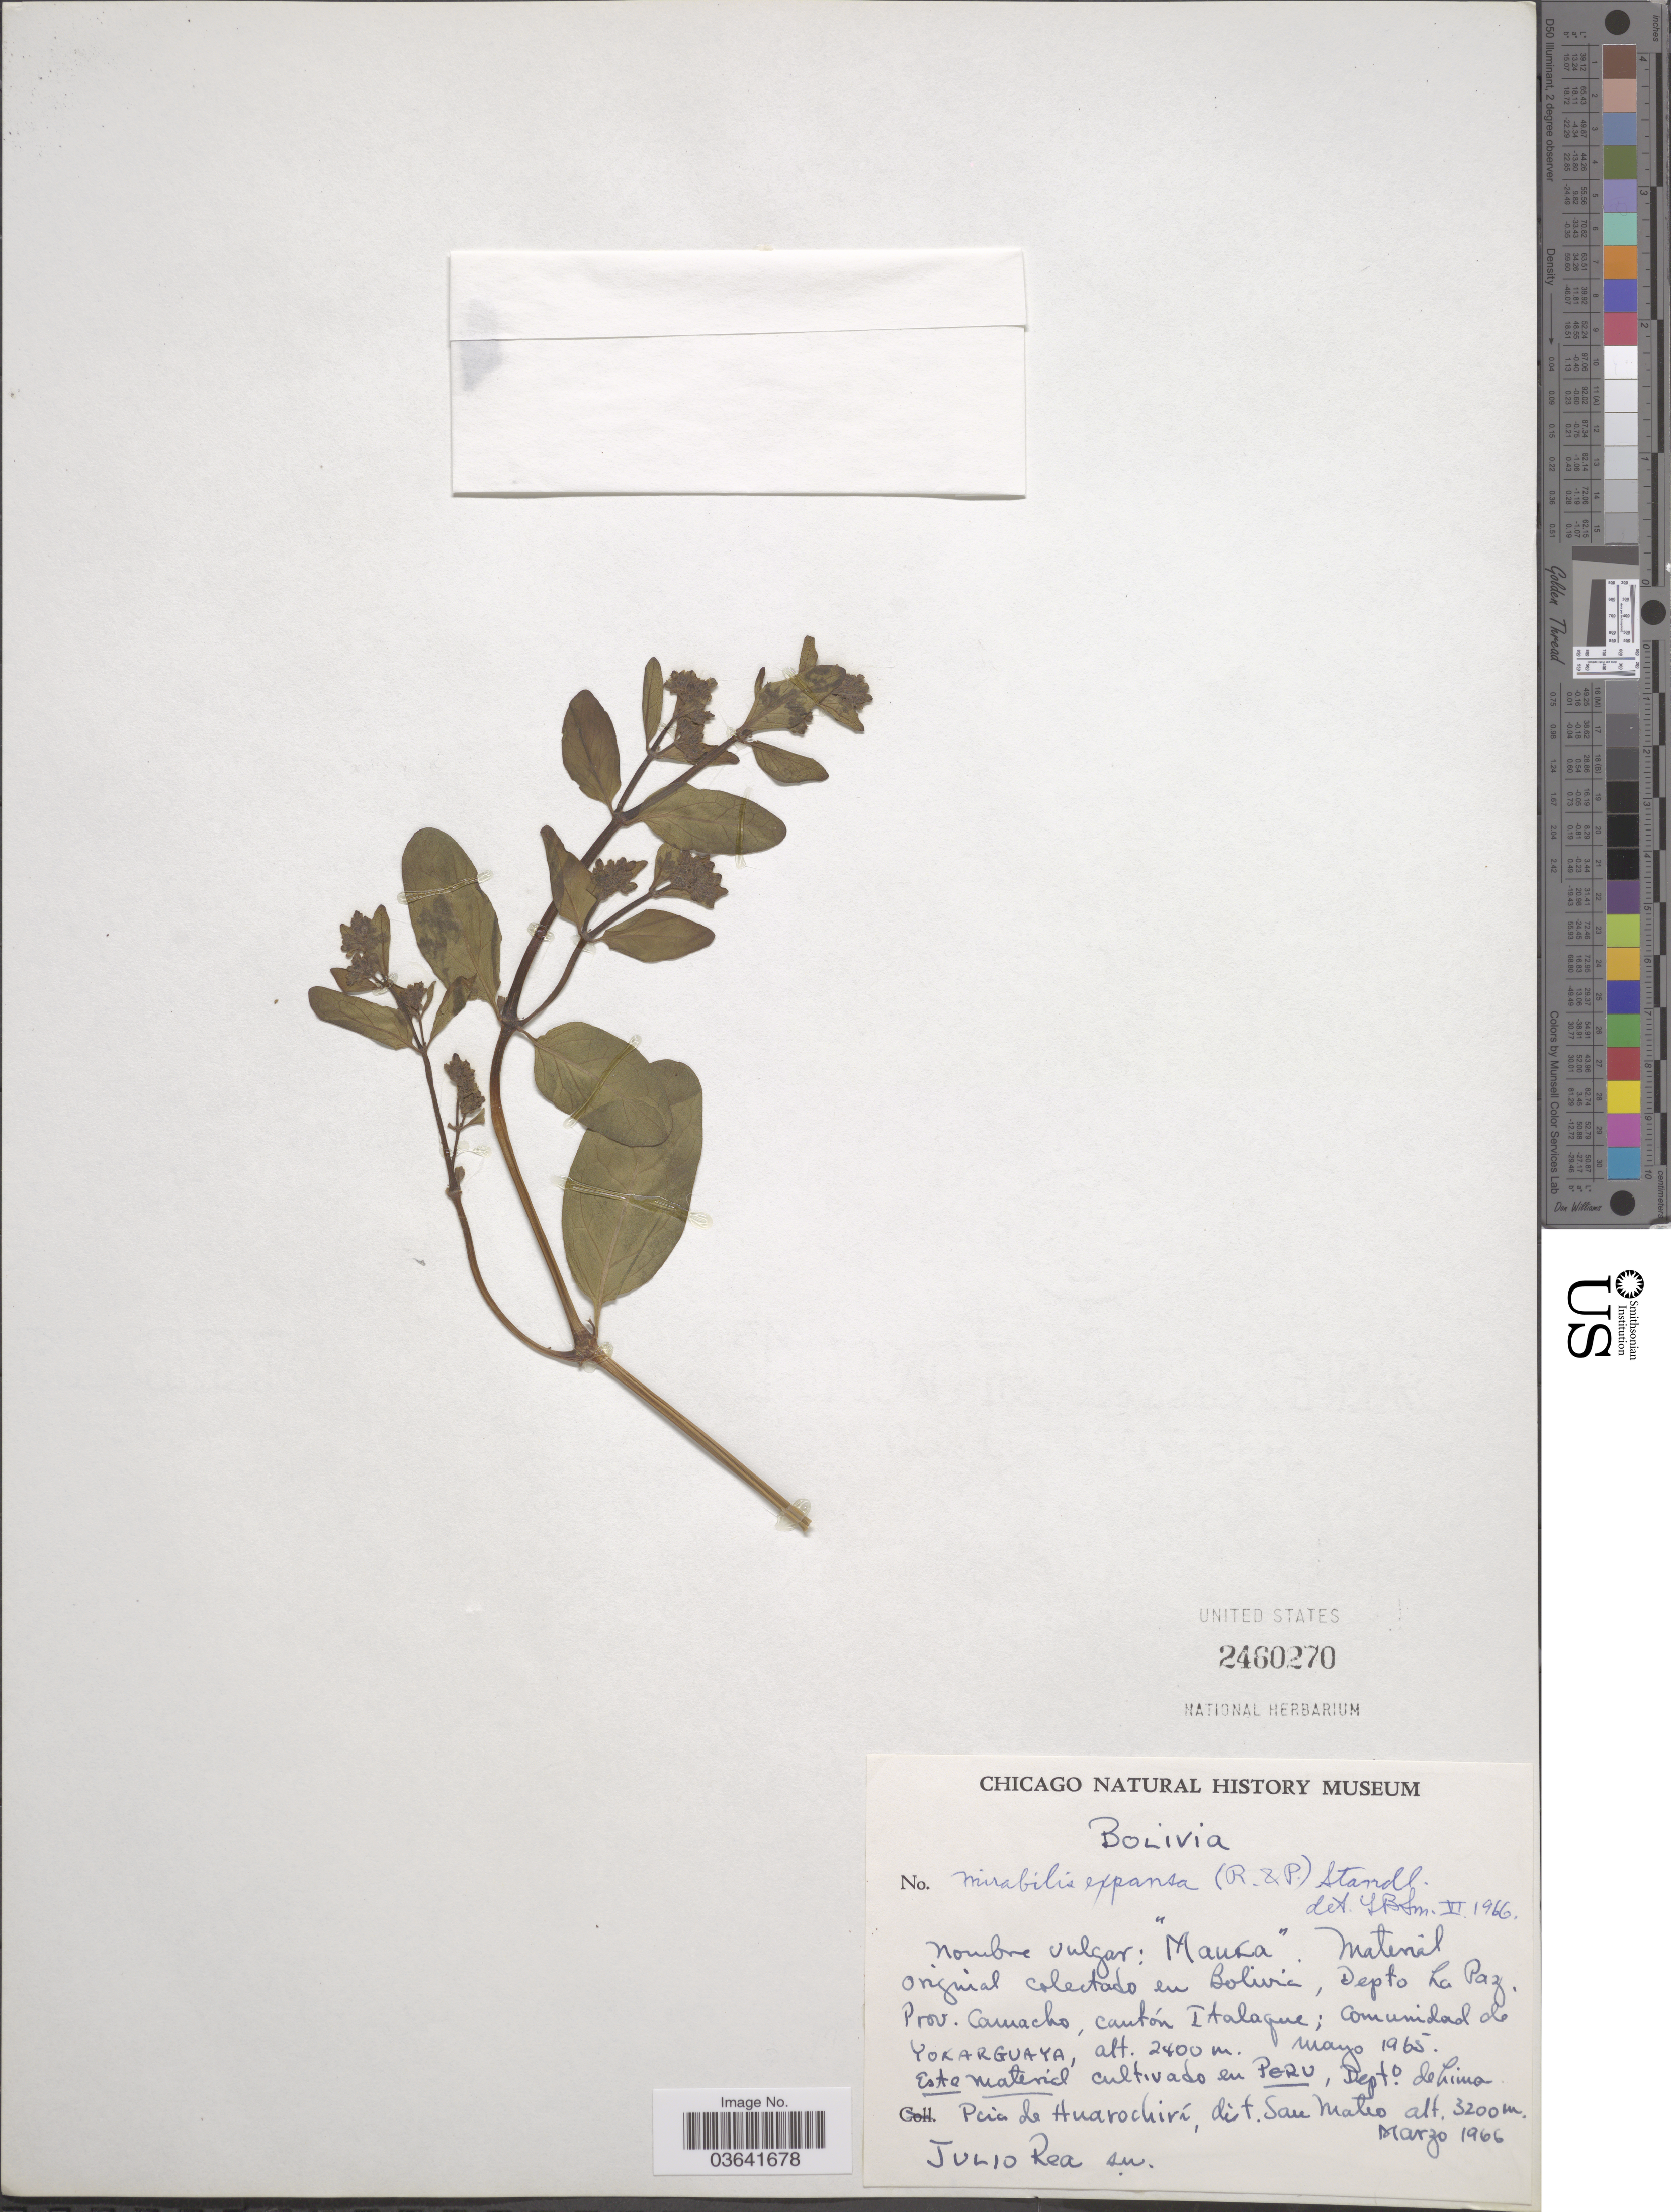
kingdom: Plantae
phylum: Tracheophyta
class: Magnoliopsida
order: Caryophyllales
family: Nyctaginaceae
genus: Mirabilis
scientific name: Mirabilis expansa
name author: (Ruiz & Pav.) Standl.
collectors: J. Rea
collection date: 1966-03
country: Peru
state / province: Lima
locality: Depto. de Lima, Pcia de Huarochirí, dist. San Mateo.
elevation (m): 3200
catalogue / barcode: US 2460270